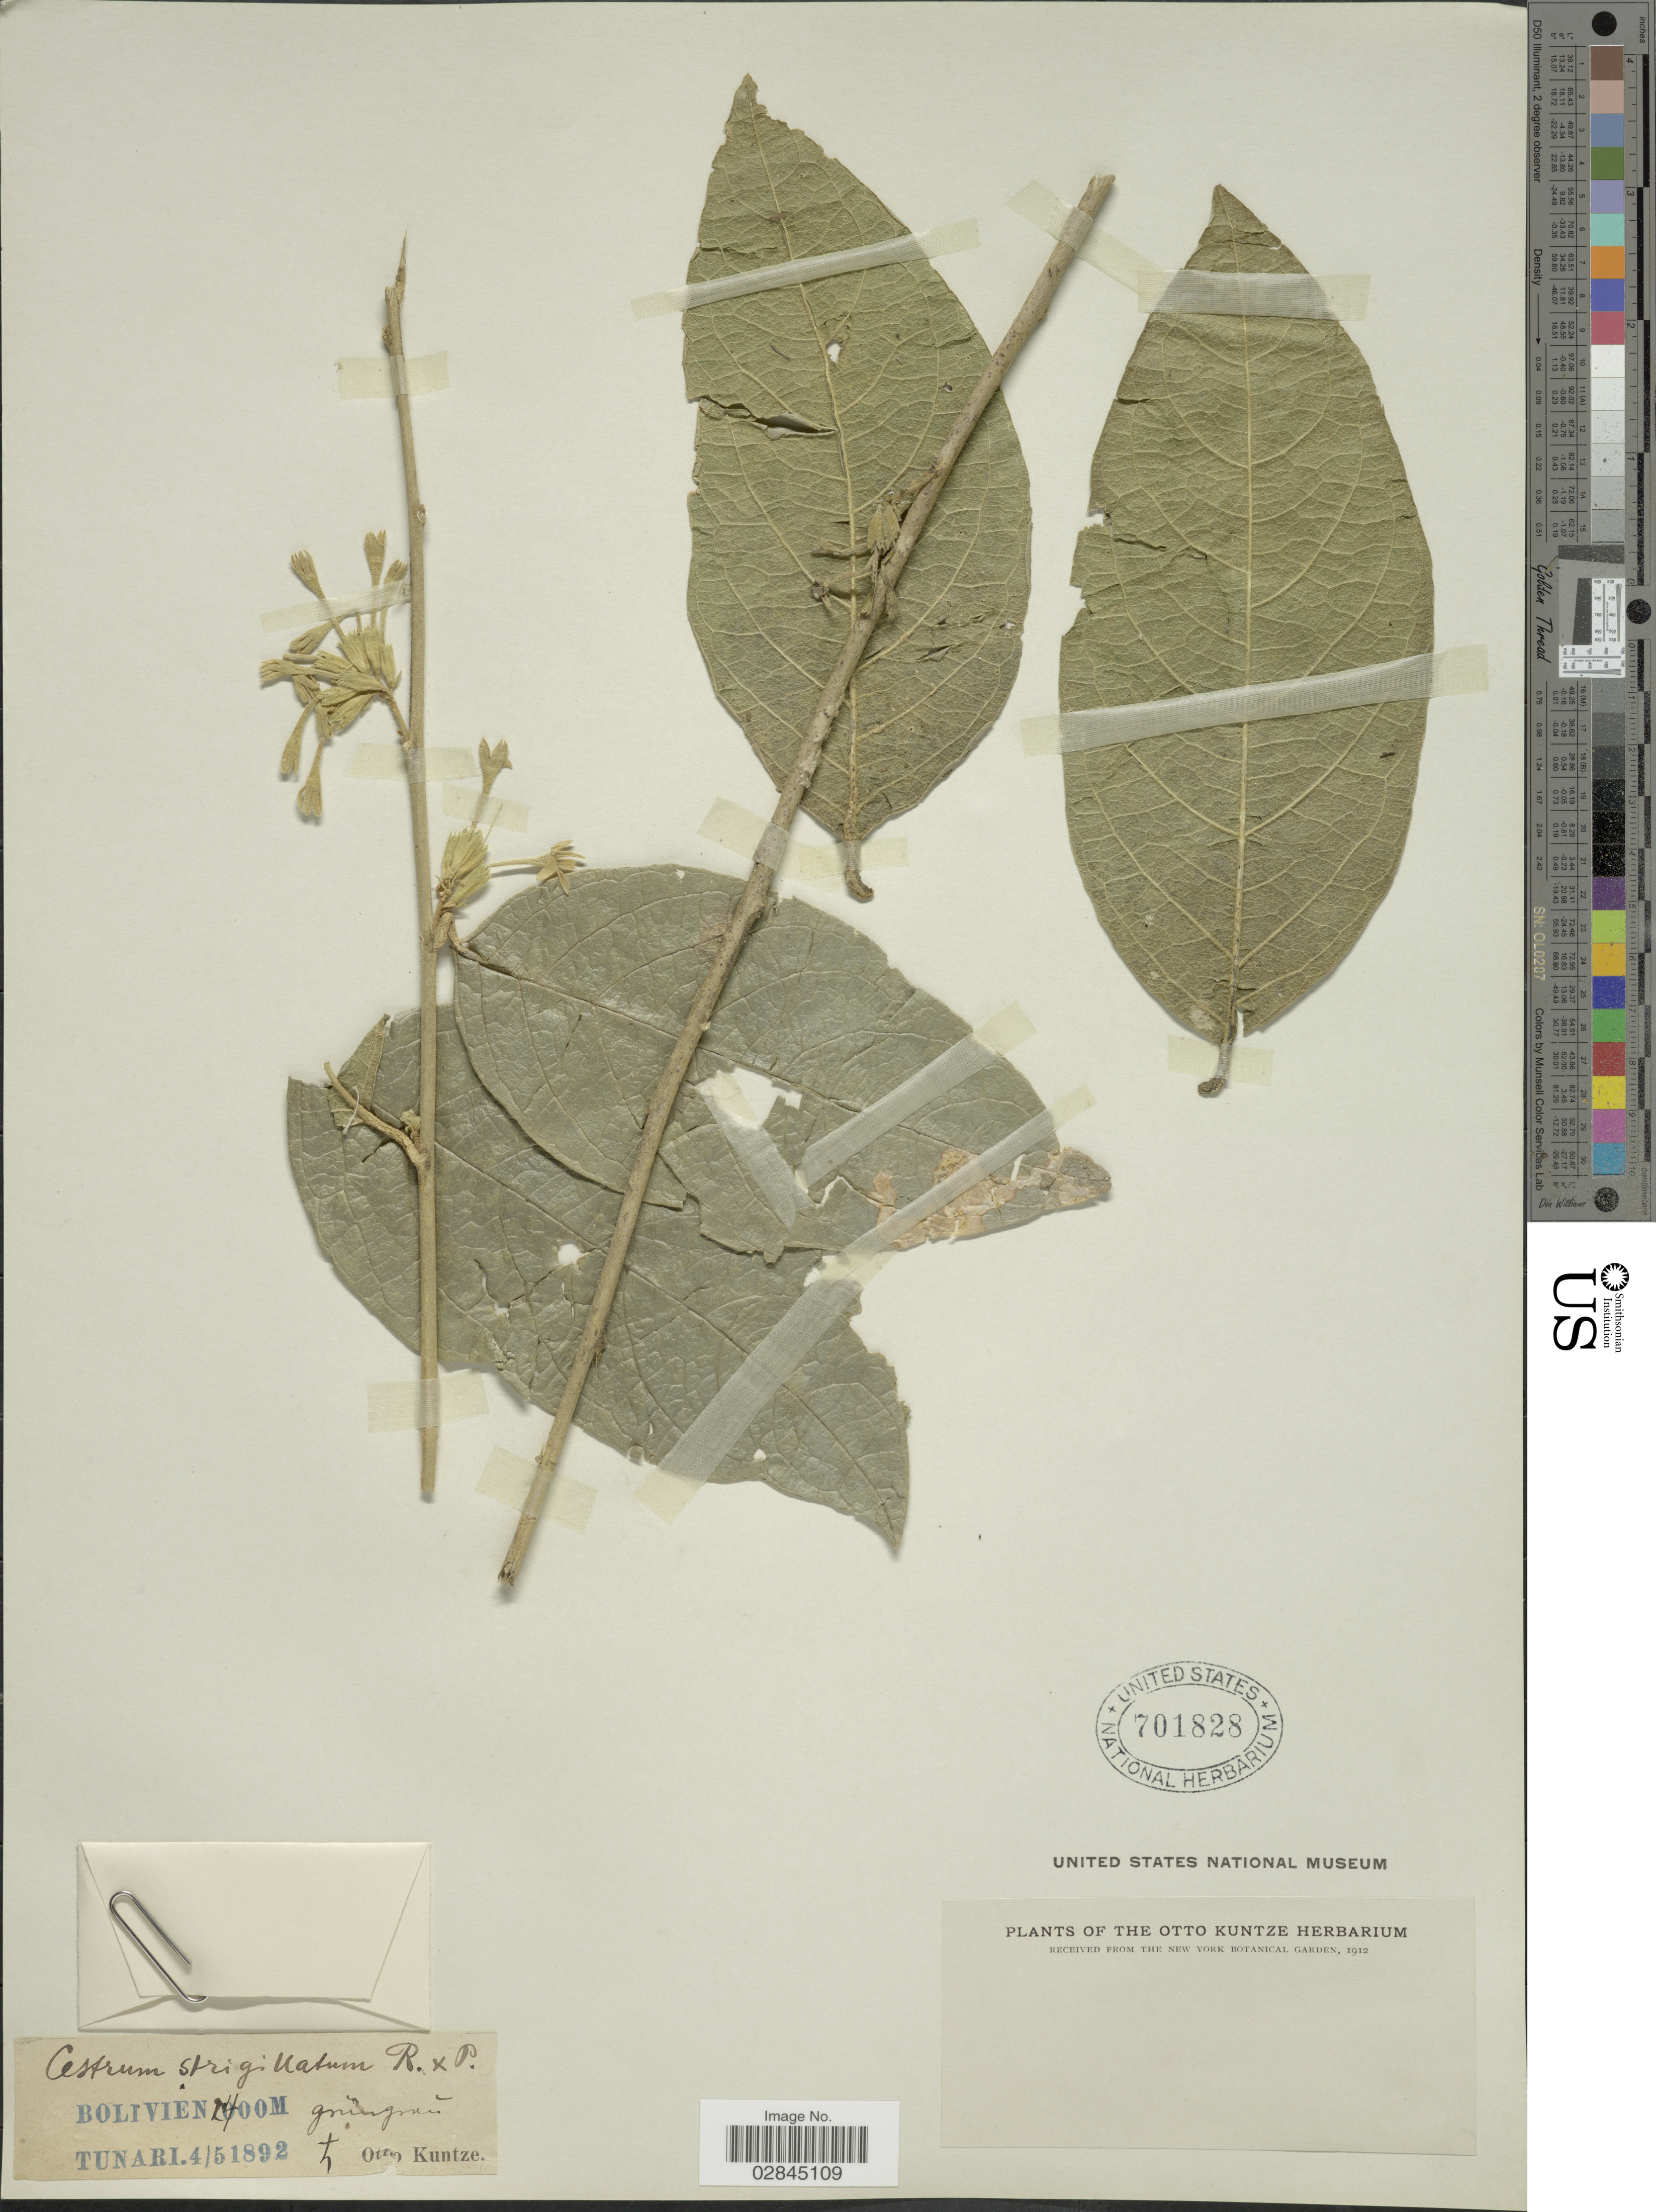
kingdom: Plantae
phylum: Tracheophyta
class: Magnoliopsida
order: Solanales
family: Solanaceae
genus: Cestrum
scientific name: Cestrum strigilatum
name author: Ruiz & Pav.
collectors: C.E.O. Kuntze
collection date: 1892-05-04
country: Bolivia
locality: Tunari.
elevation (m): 2400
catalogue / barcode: US 701828